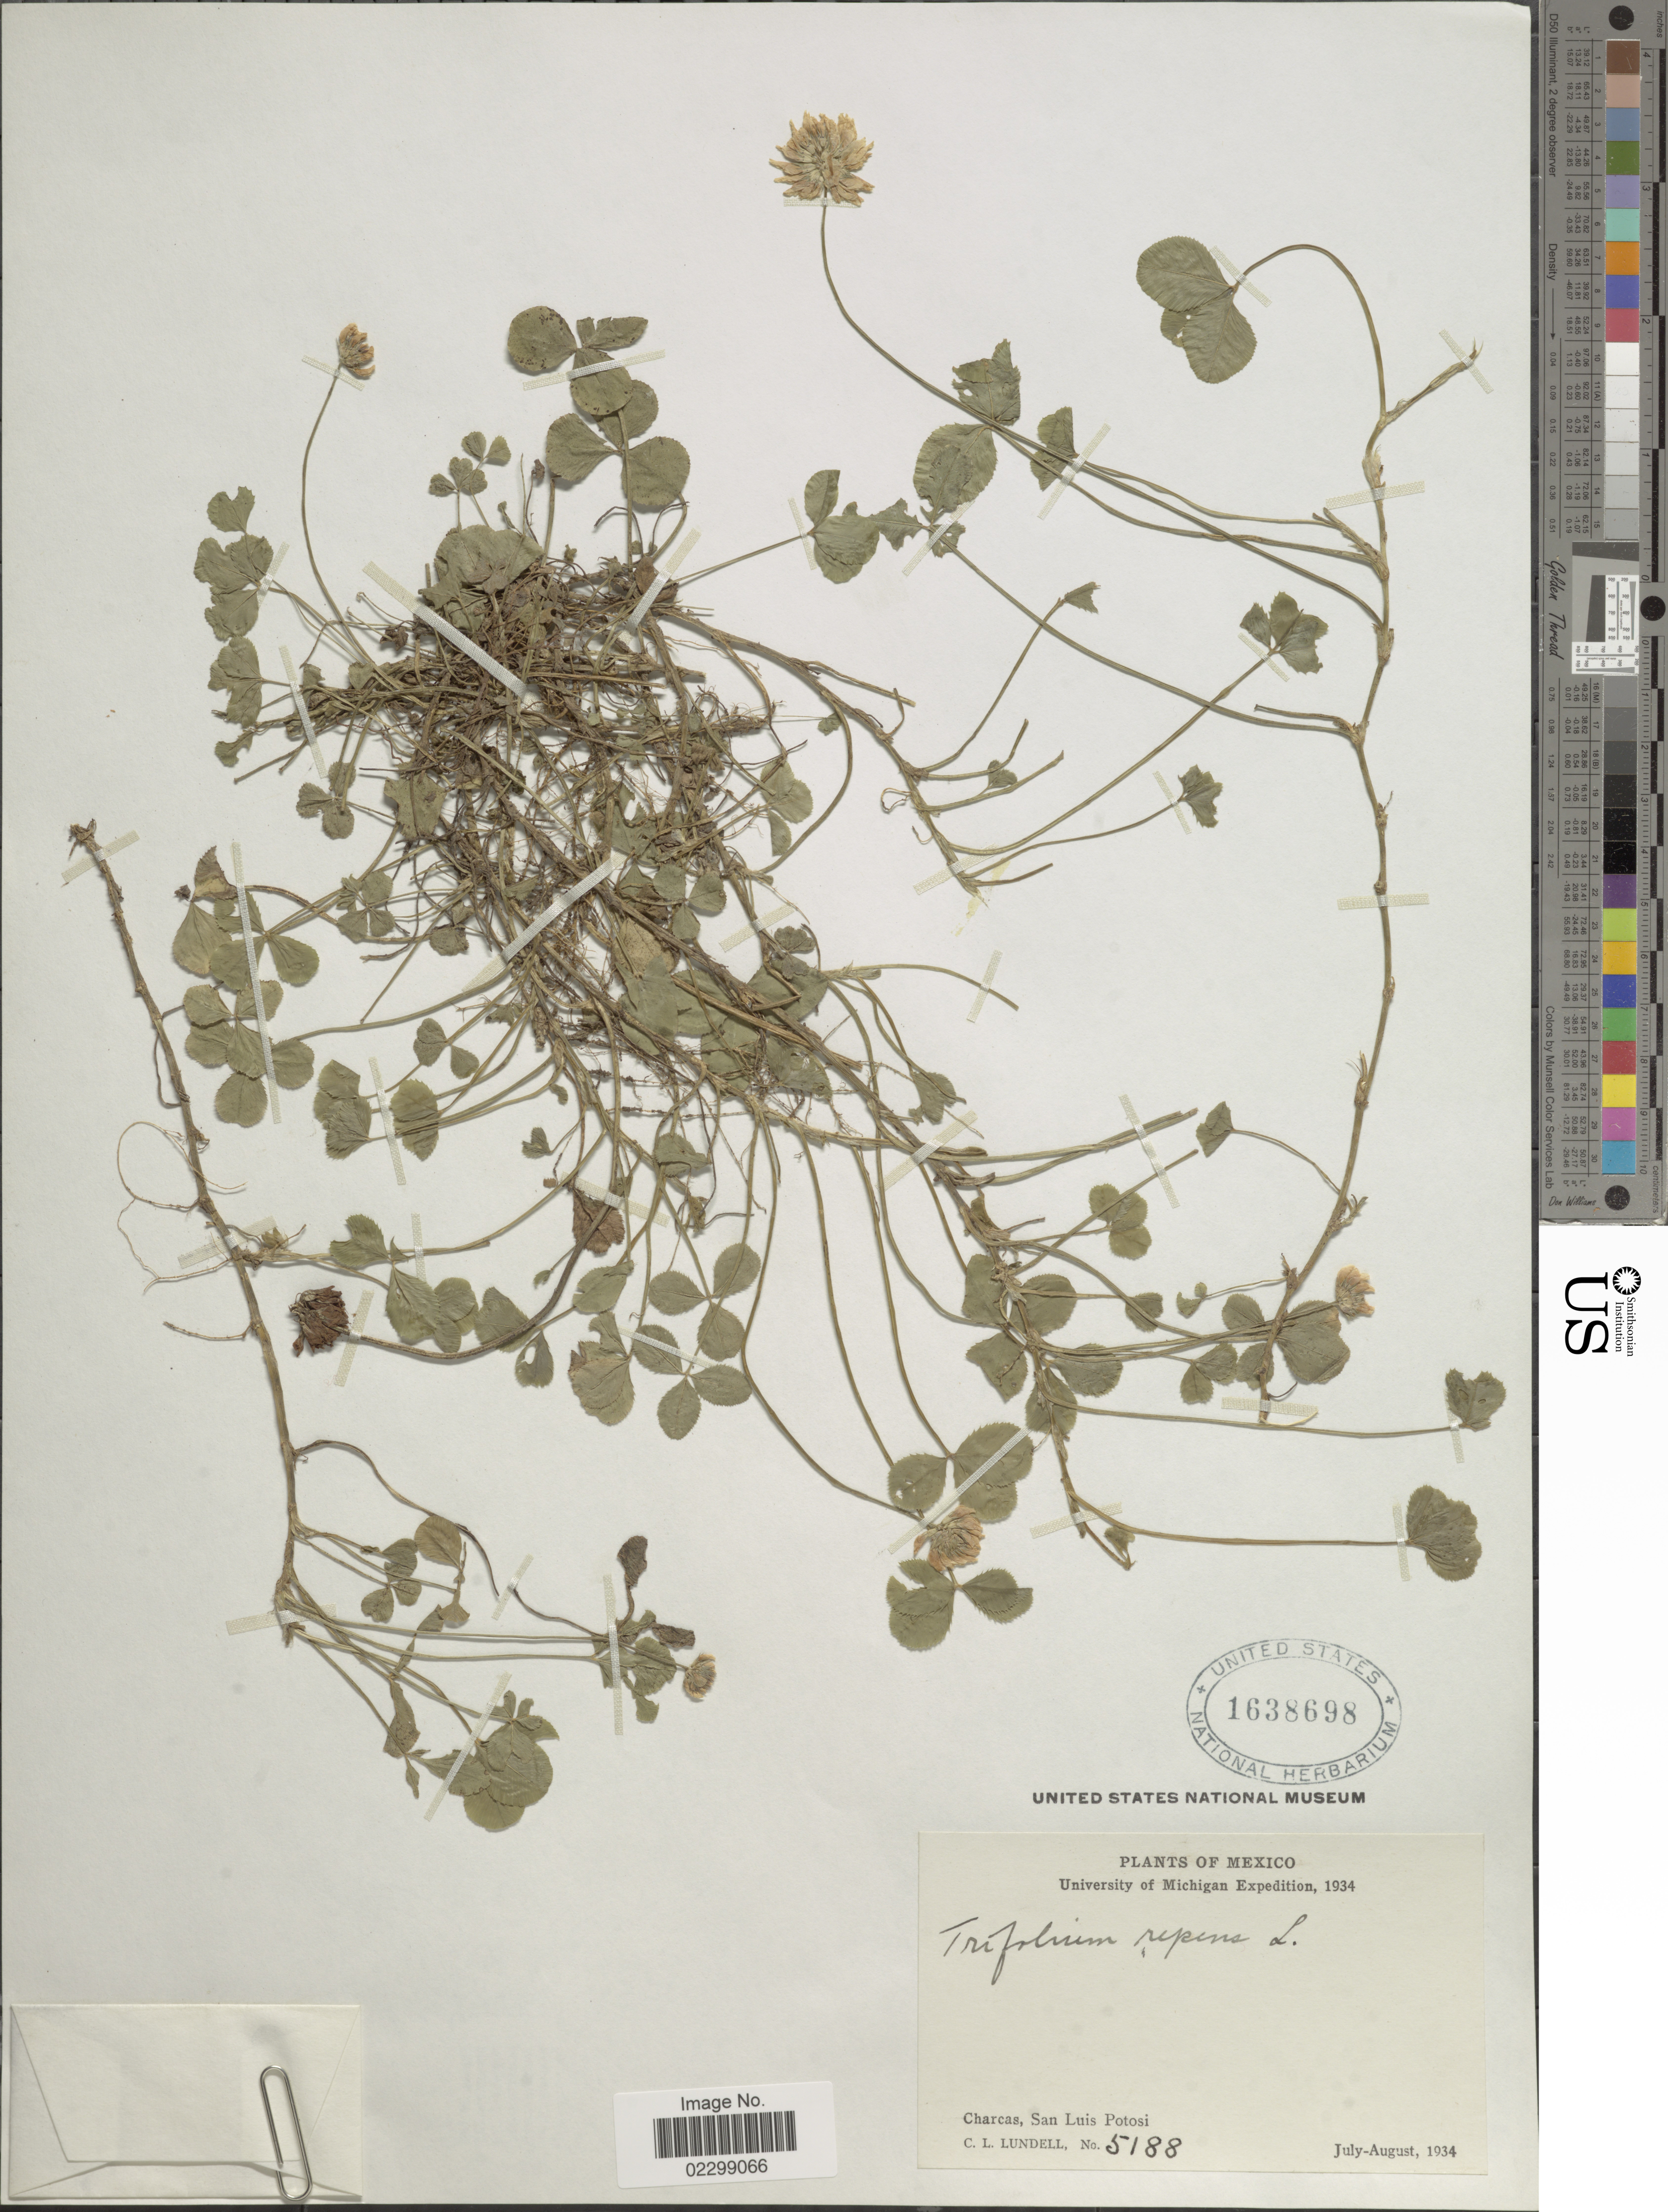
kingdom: Plantae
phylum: Tracheophyta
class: Magnoliopsida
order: Fabales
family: Fabaceae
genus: Trifolium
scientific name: Trifolium repens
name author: L.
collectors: C. L. Lundell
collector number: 5188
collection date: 1934-07/1934-08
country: Mexico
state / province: San Luis Potosí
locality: Charcas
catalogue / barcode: US 1638698